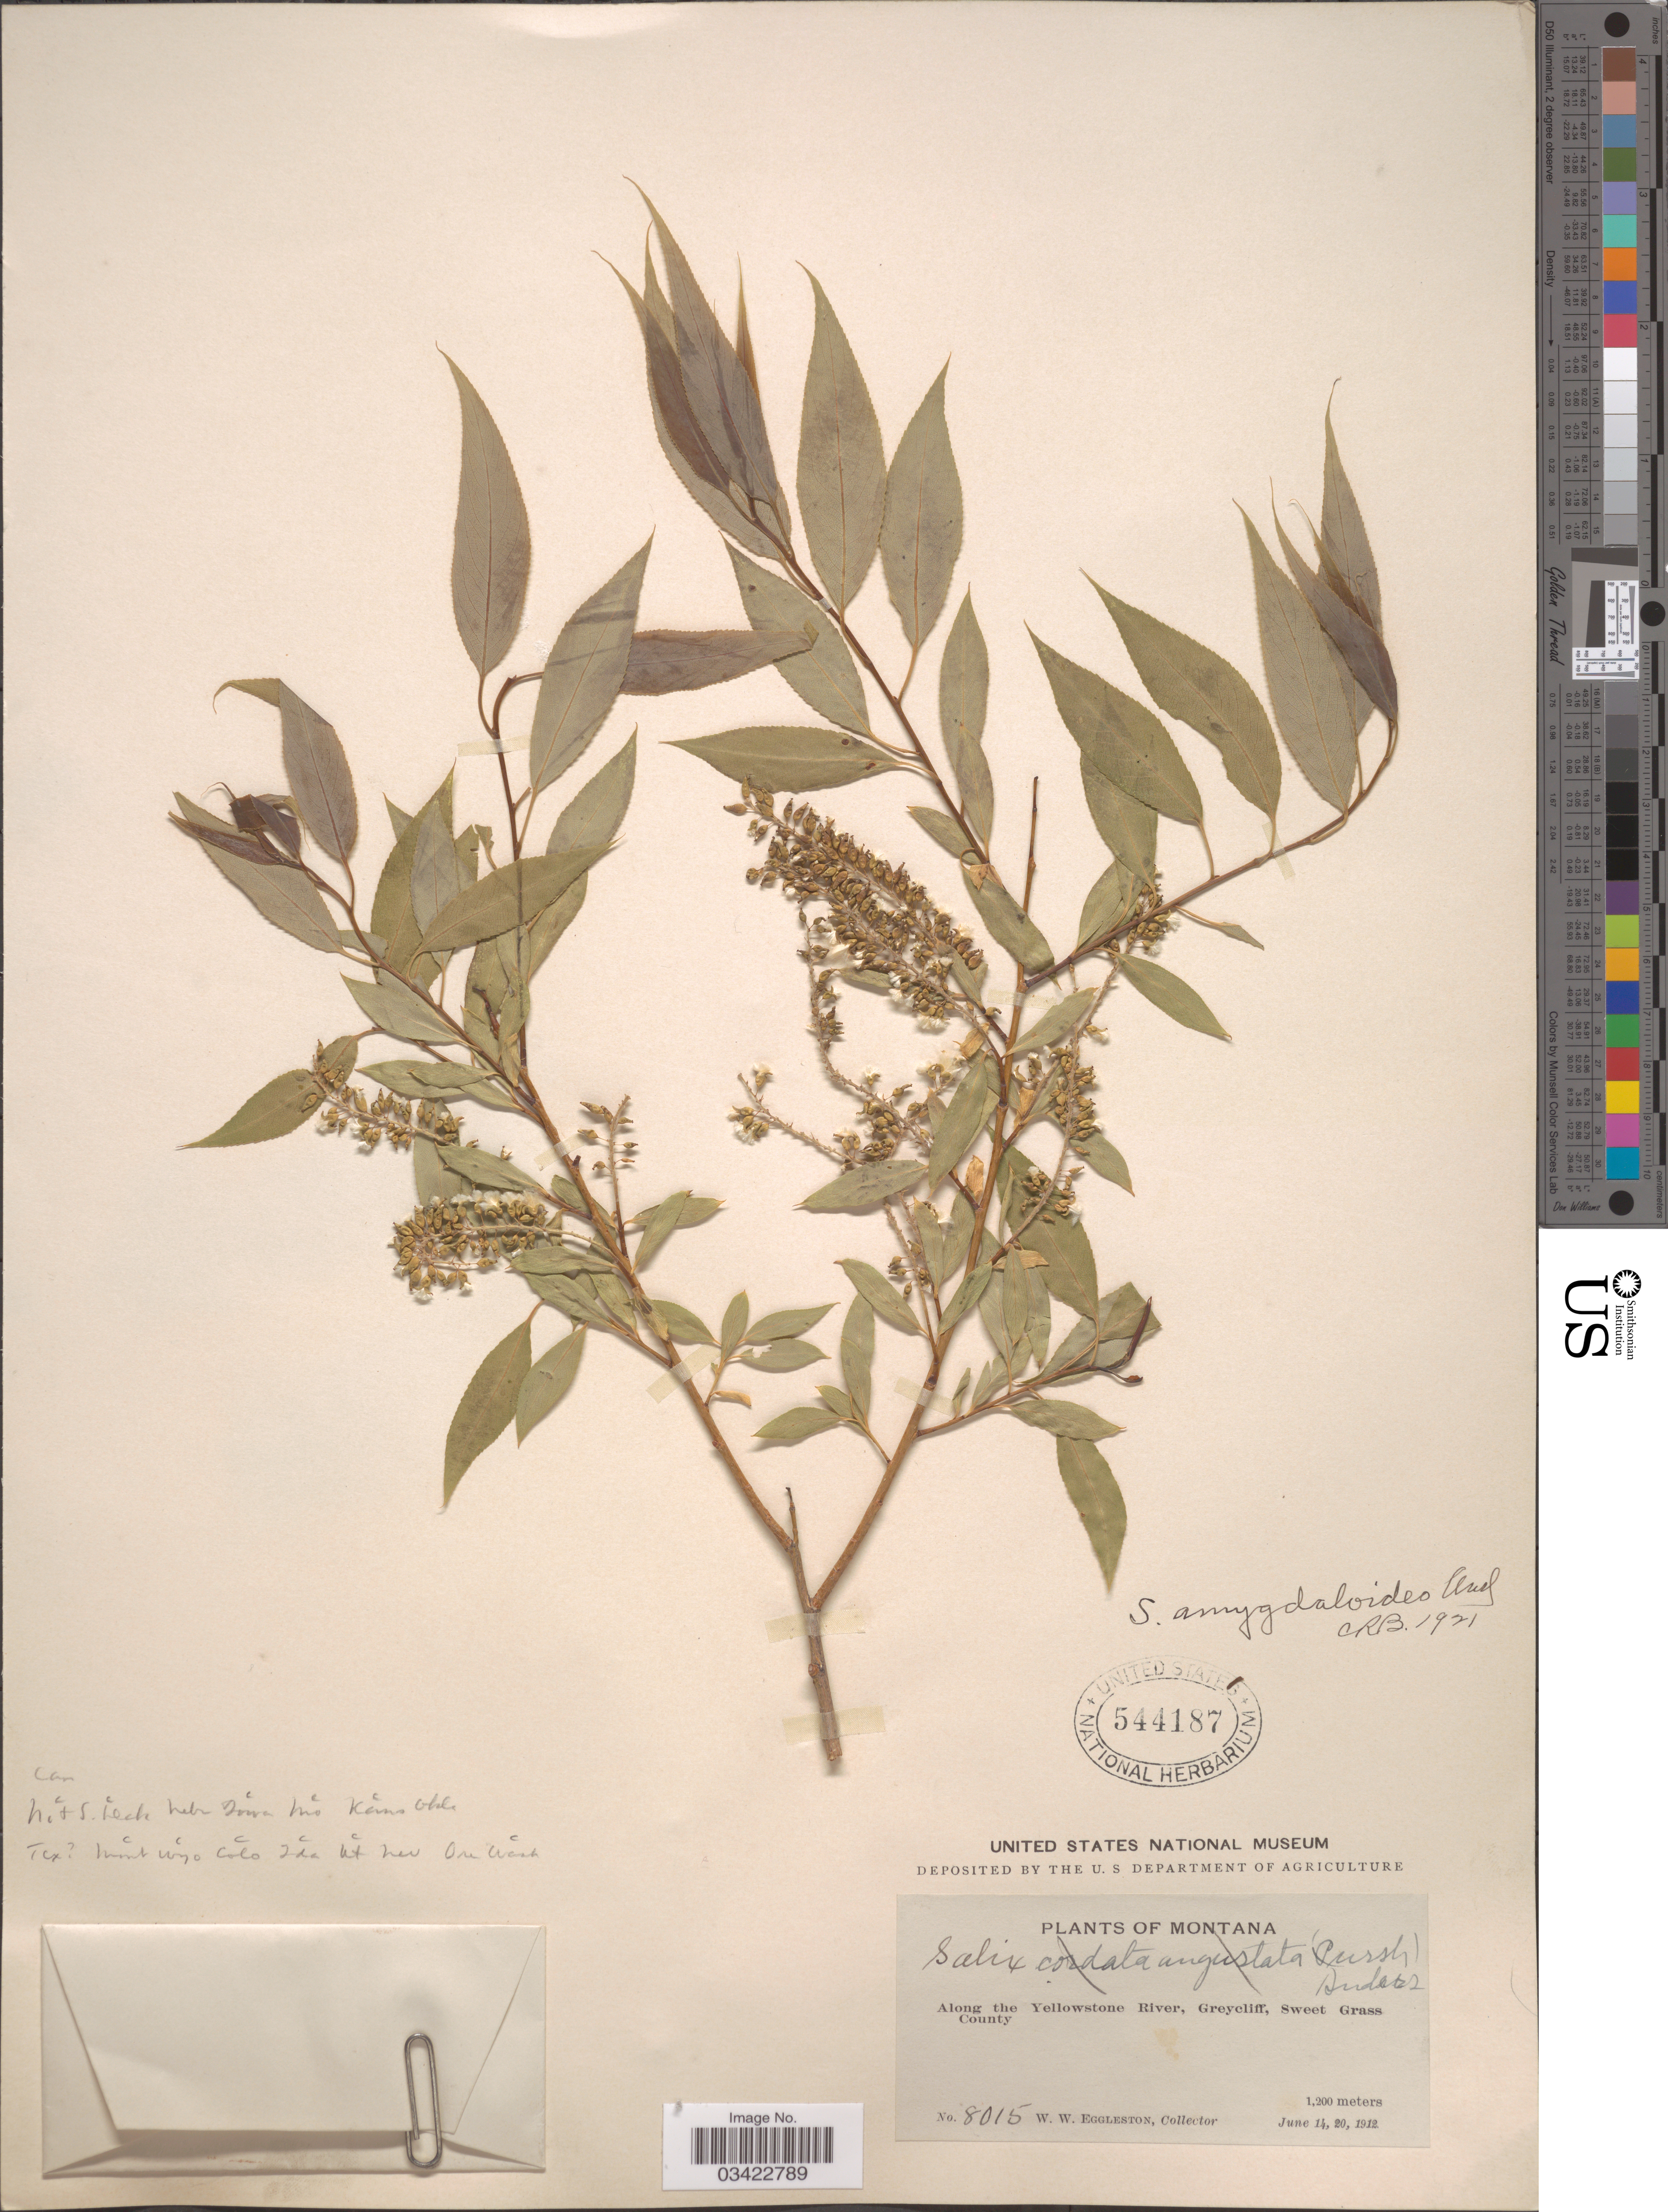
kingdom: Plantae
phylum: Tracheophyta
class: Magnoliopsida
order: Malpighiales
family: Salicaceae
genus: Salix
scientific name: Salix amygdaloides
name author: Andersson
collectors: W. W. Eggleston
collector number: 8015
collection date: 1912-06-14/1912-06-20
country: United States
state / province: Montana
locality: Along the Yellowstone River, Greycliff, Sweet Grass County.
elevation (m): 1200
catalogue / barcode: US 544187